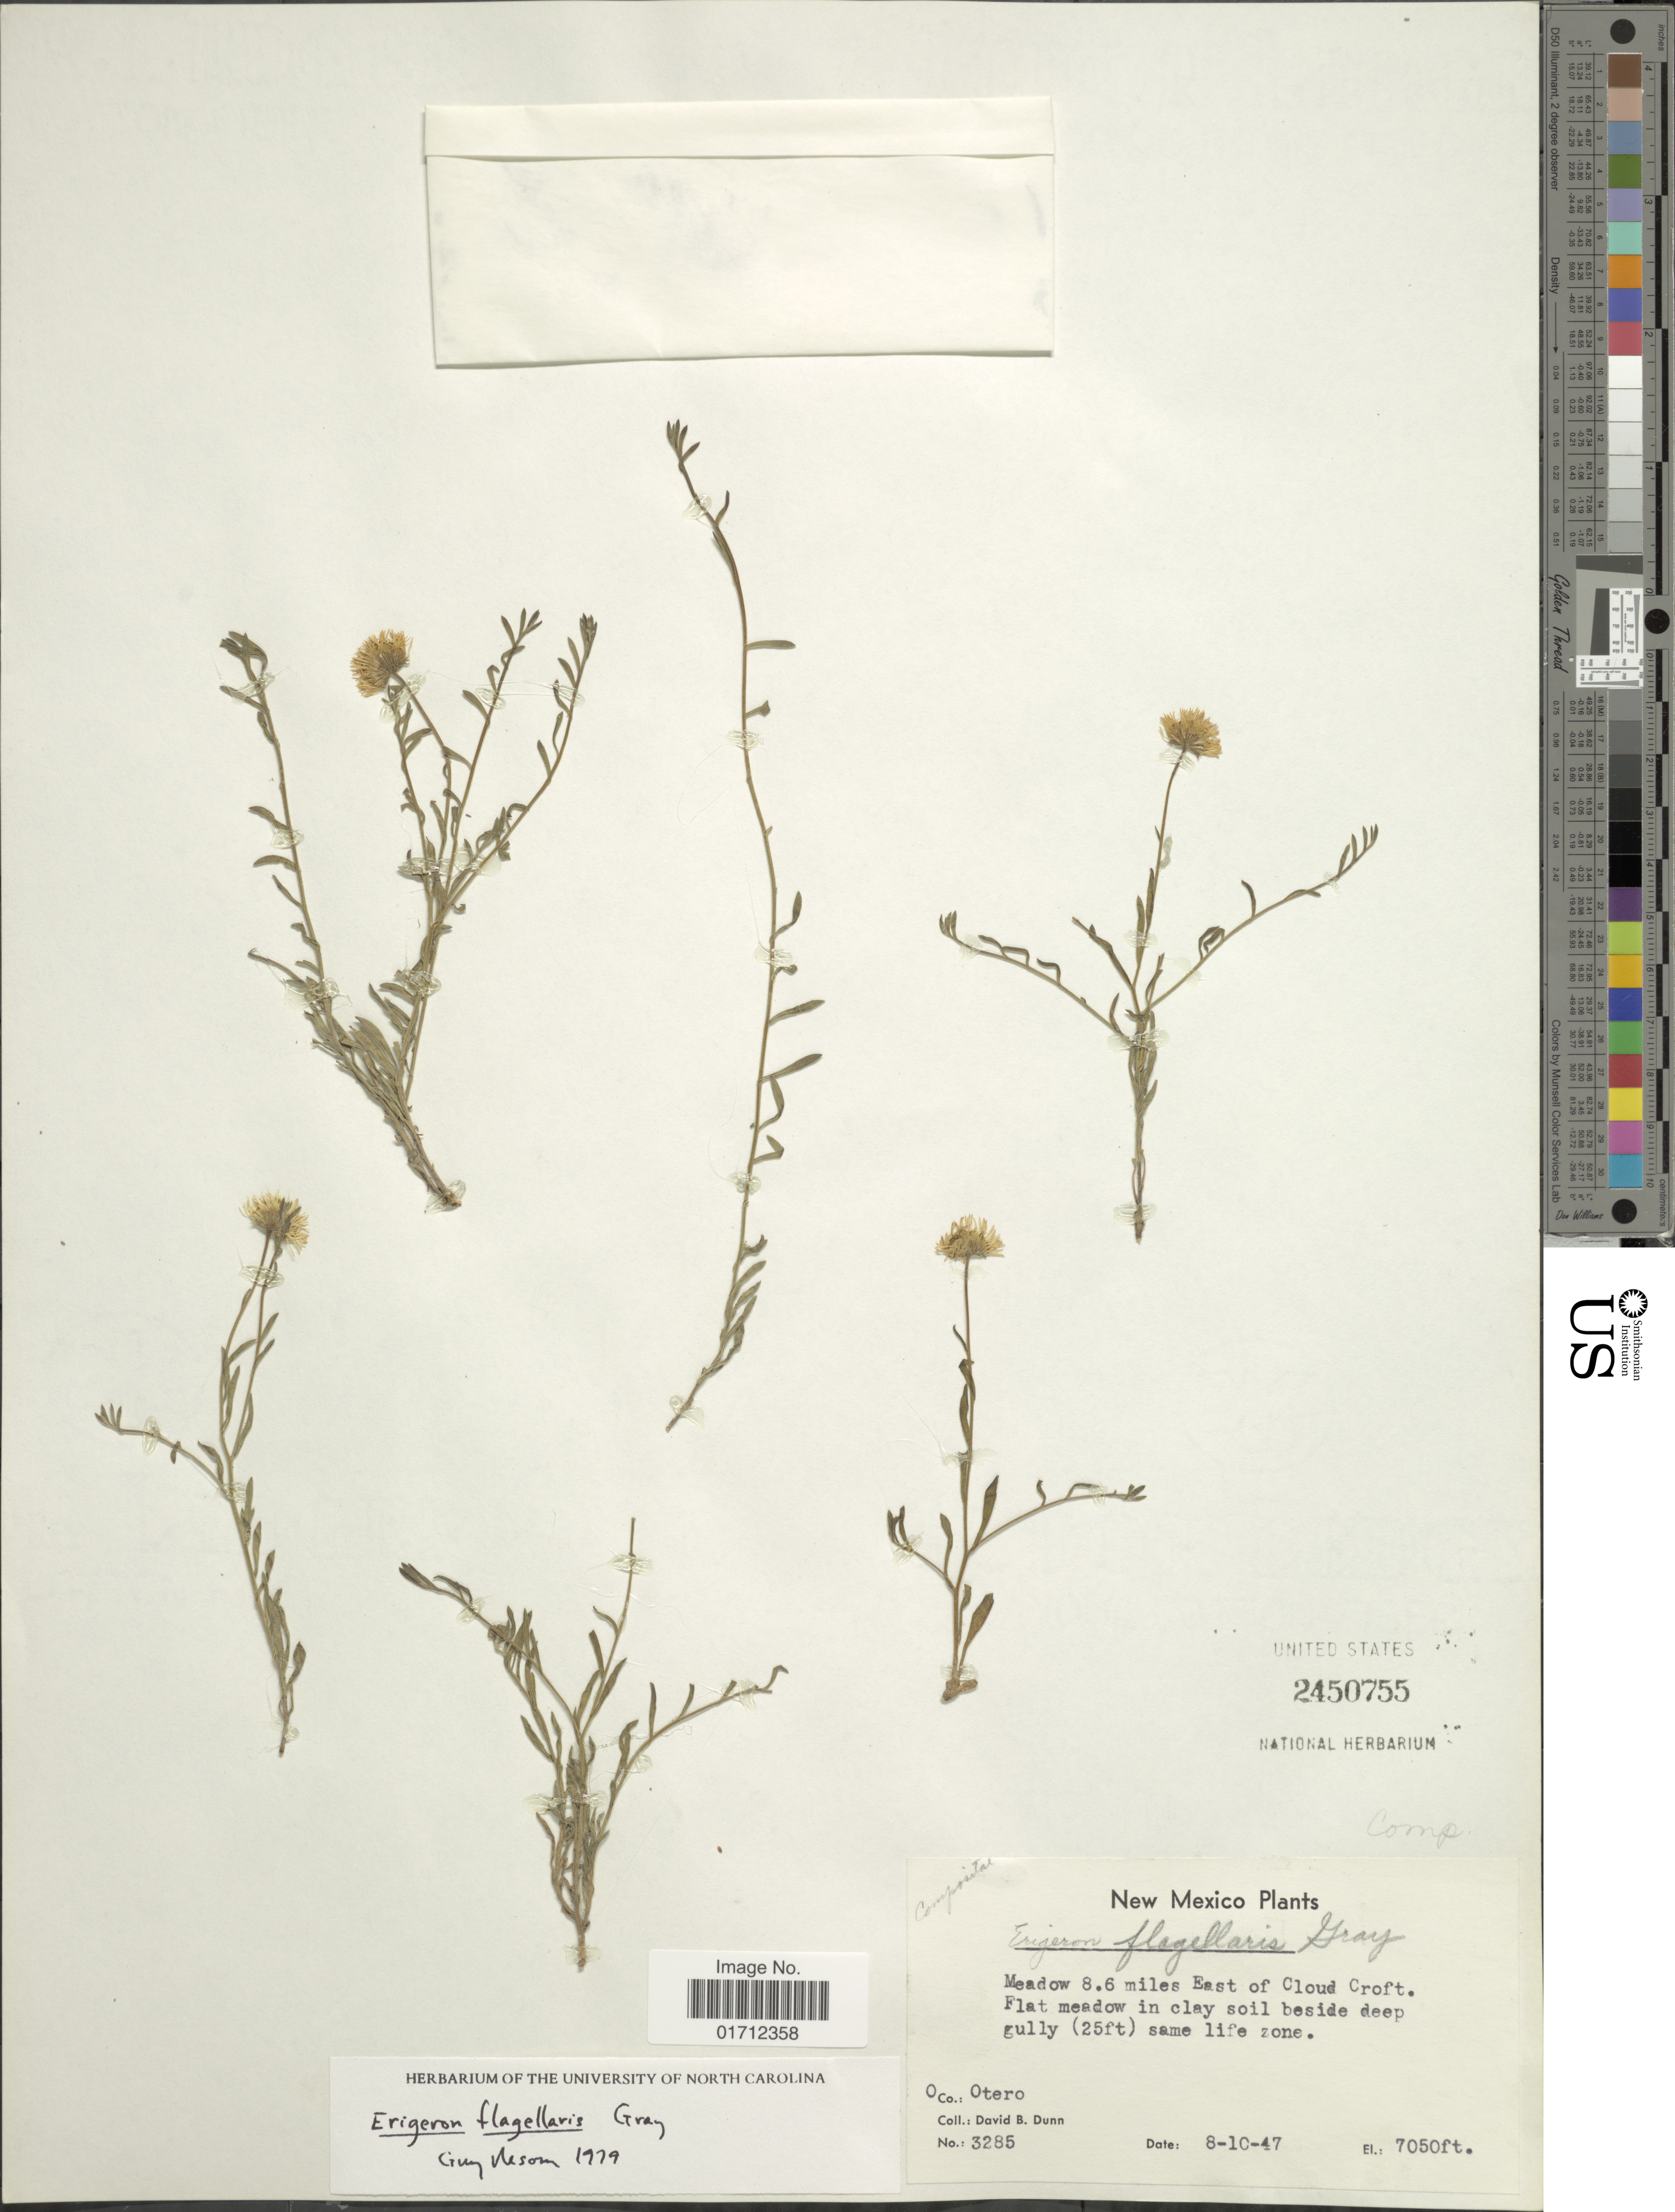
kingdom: Plantae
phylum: Tracheophyta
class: Magnoliopsida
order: Asterales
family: Asteraceae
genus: Erigeron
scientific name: Erigeron flagellaris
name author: A. Gray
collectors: D. B. Dunn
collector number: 3285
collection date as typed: Transcribed d/m/y: 10/8/47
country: United States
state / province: New Mexico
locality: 8.6 miles east of Cloud Croft. Co.: Otero.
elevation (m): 2149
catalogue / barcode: US 2450755